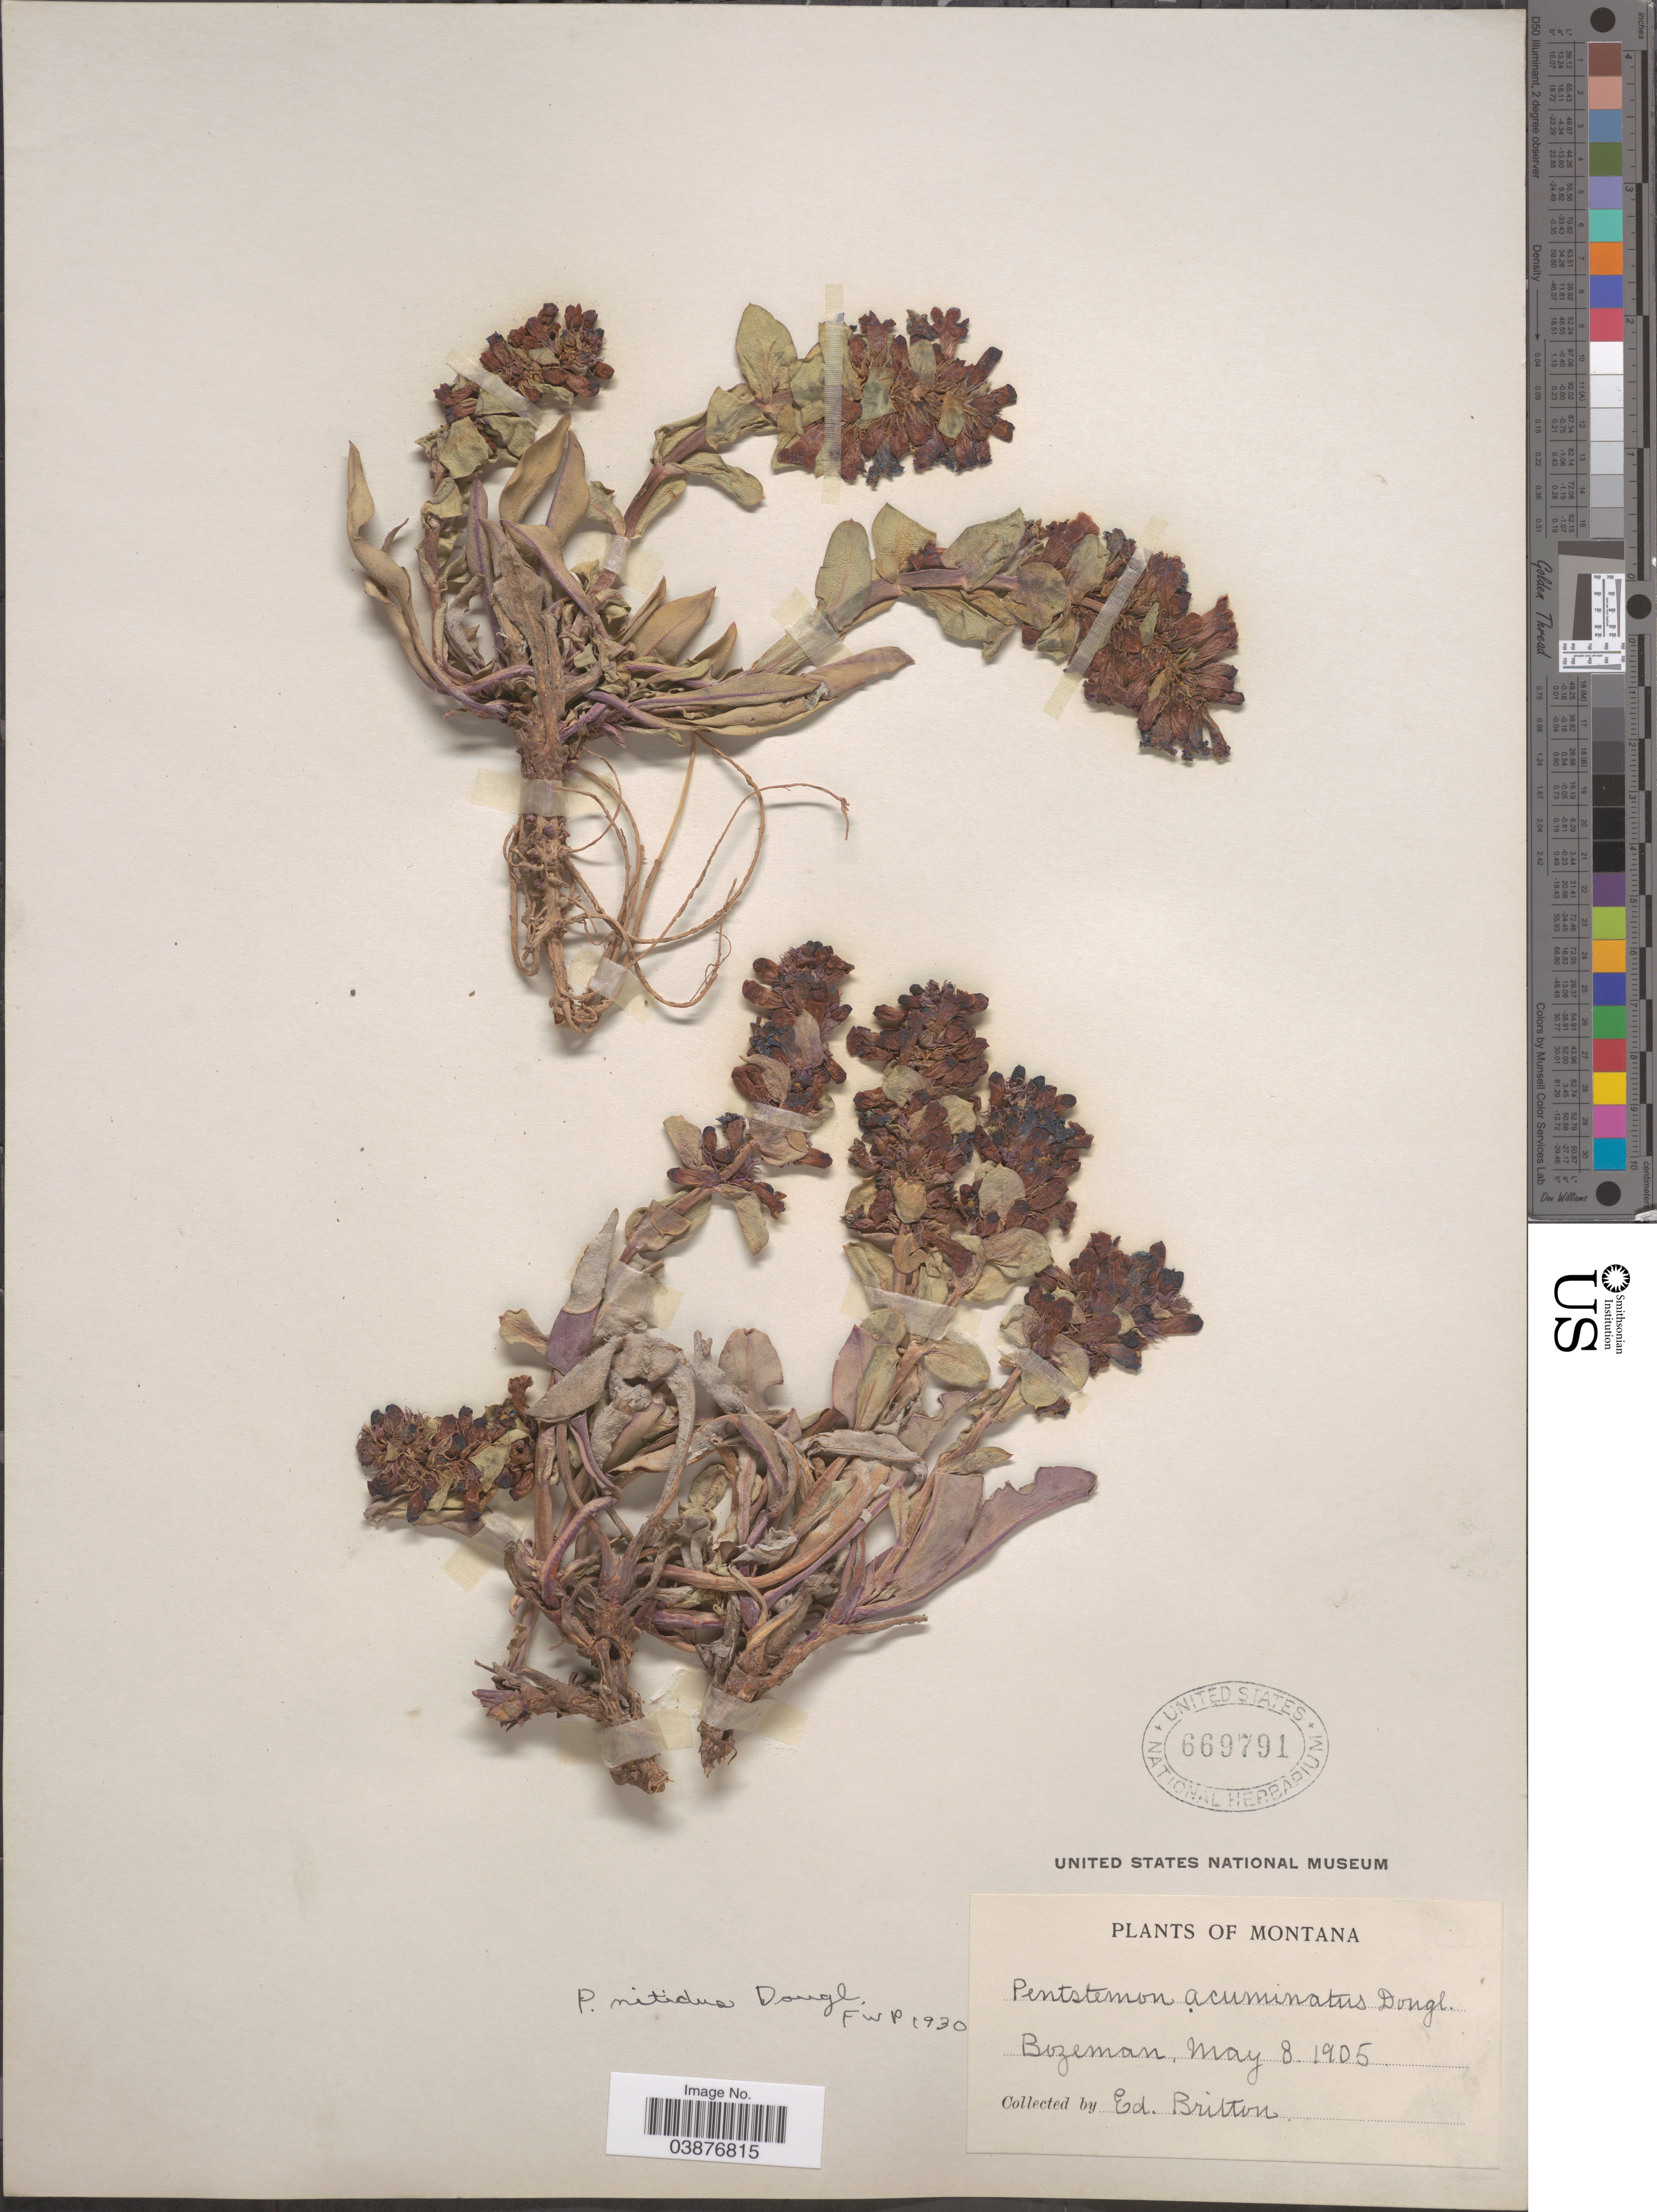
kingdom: Plantae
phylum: Tracheophyta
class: Magnoliopsida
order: Lamiales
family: Plantaginaceae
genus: Penstemon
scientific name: Penstemon nitidus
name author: Douglas ex Benth.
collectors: E. Britton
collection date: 1905-05-08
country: United States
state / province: Montana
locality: Bozeman.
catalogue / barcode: US 669791